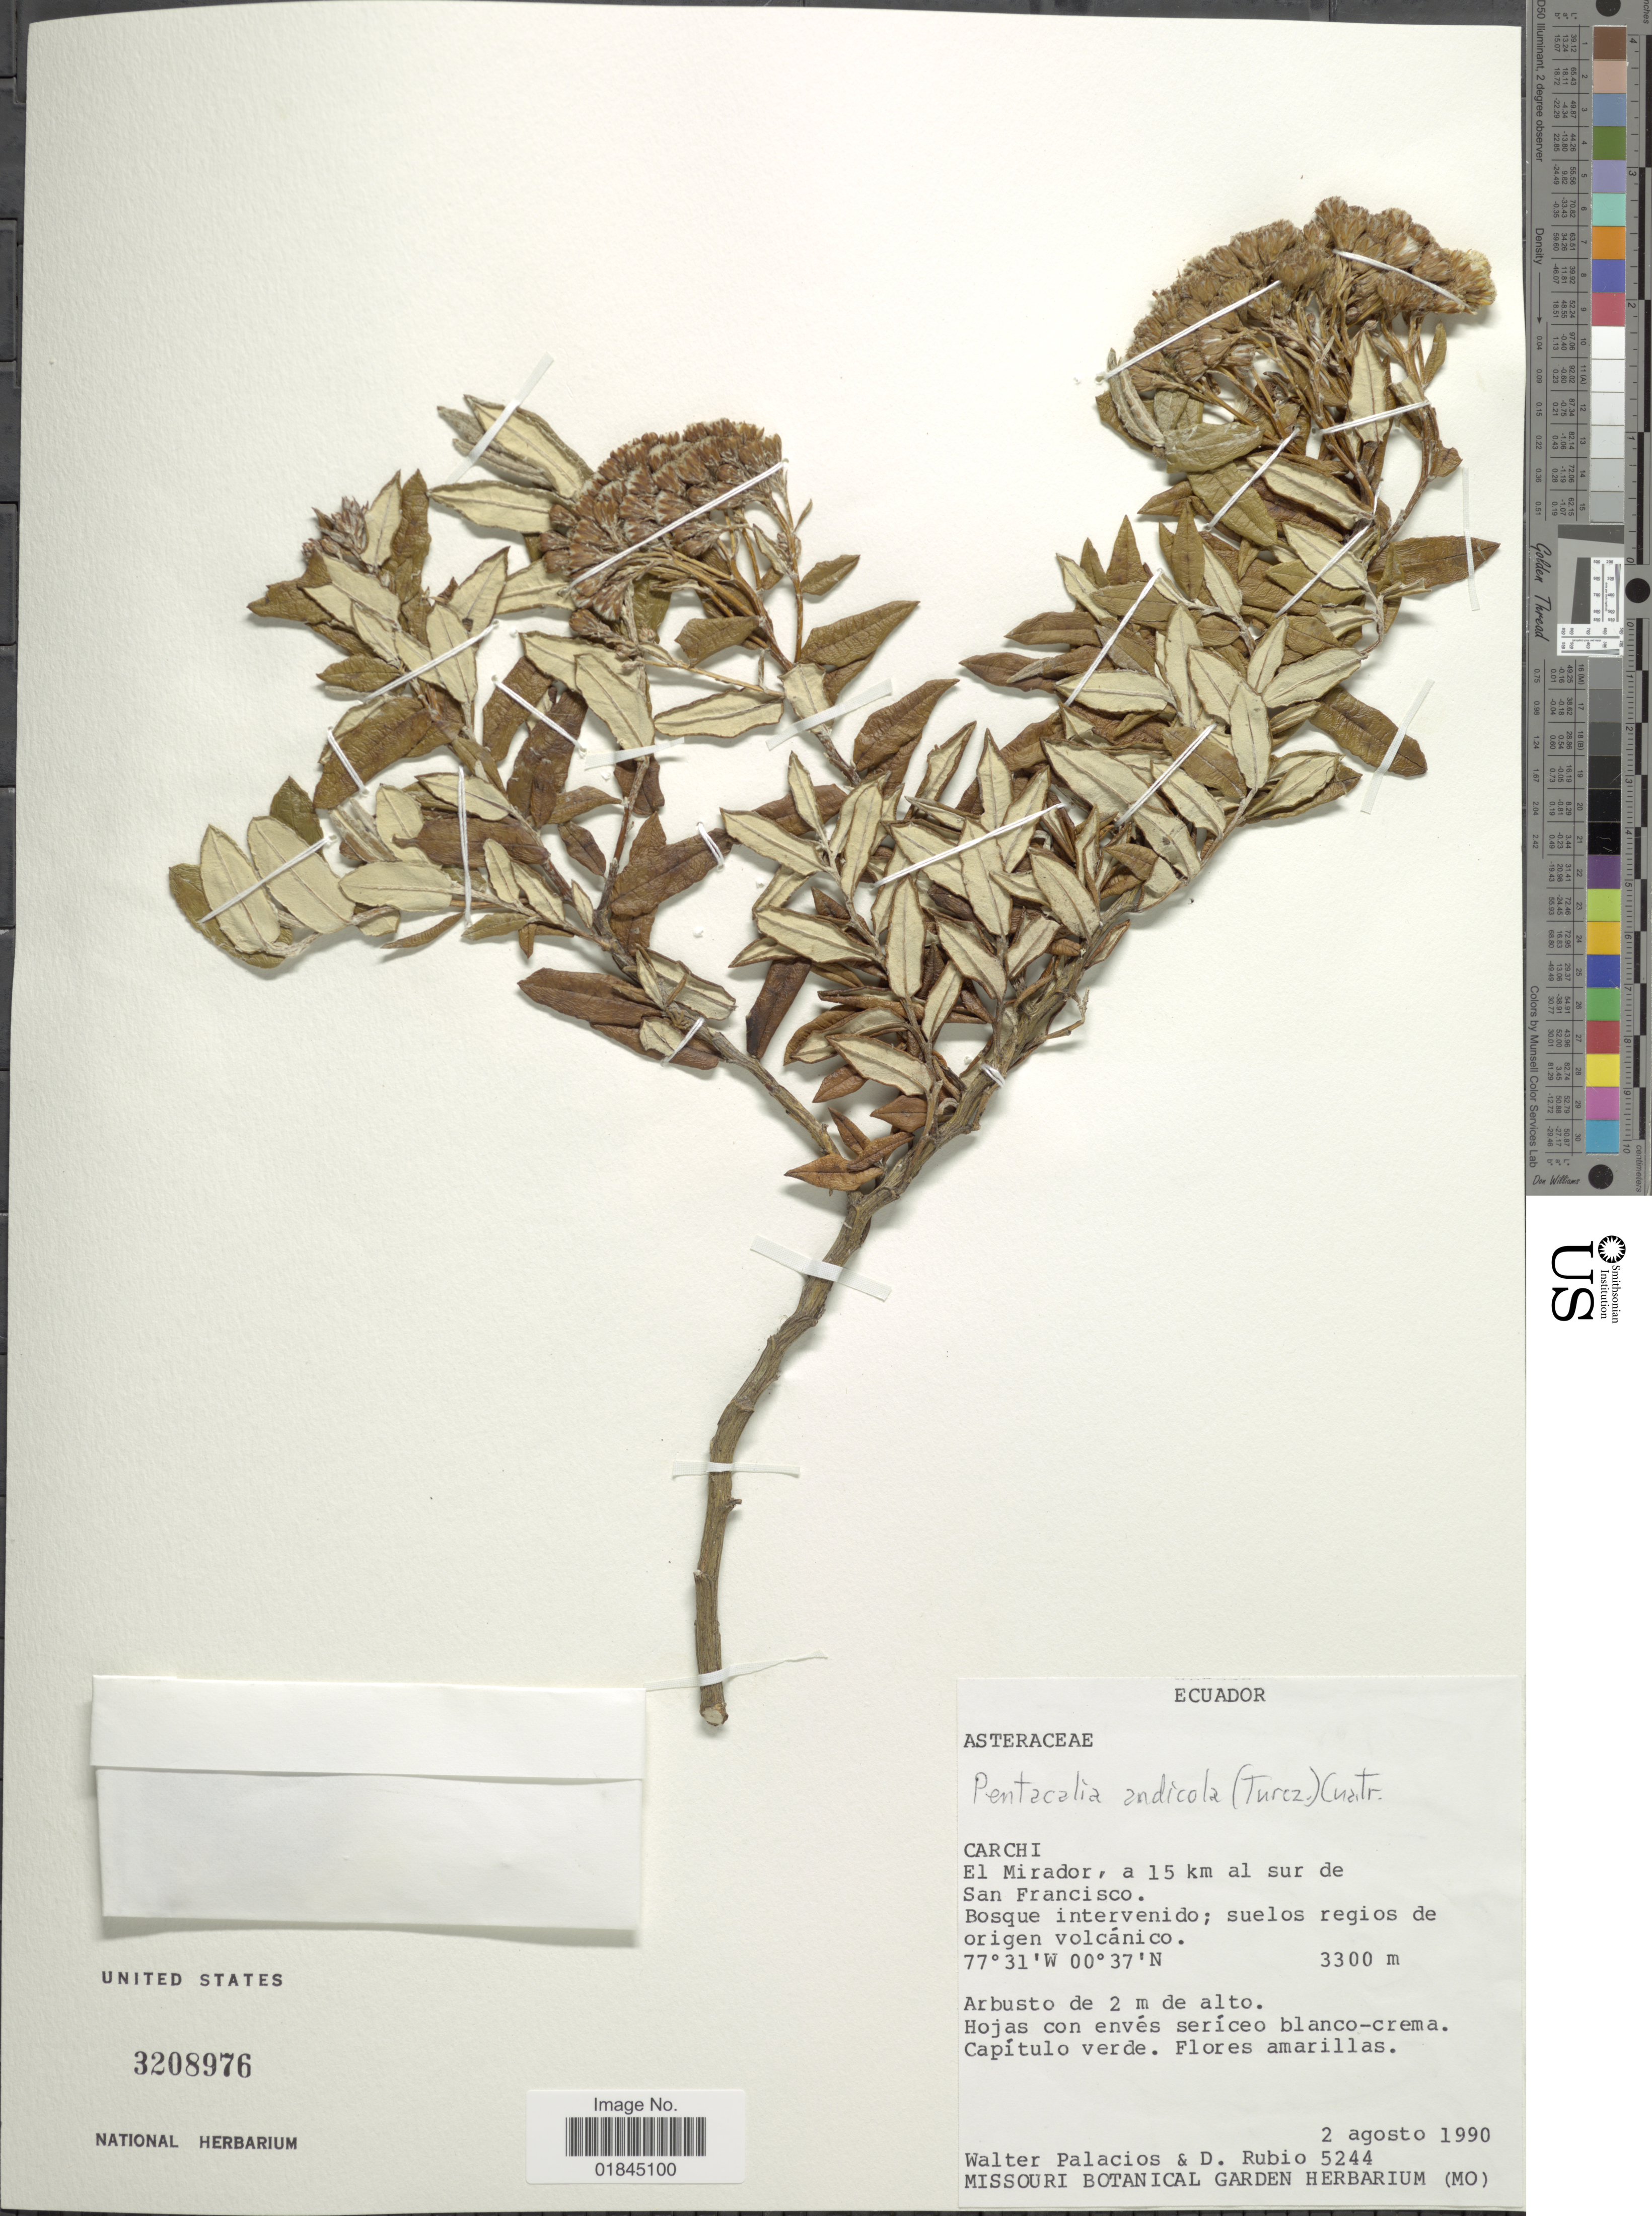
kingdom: Plantae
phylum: Tracheophyta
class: Magnoliopsida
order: Asterales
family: Asteraceae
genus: Pentacalia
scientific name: Pentacalia andicola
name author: (Turcz.) Cuatrec.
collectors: W. Palacios & D. Rubio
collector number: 5244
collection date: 1990-08-02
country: Ecuador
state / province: Carchi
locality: El Mirador, a 15 km al sur de San Francisco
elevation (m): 3300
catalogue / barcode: US 3208976